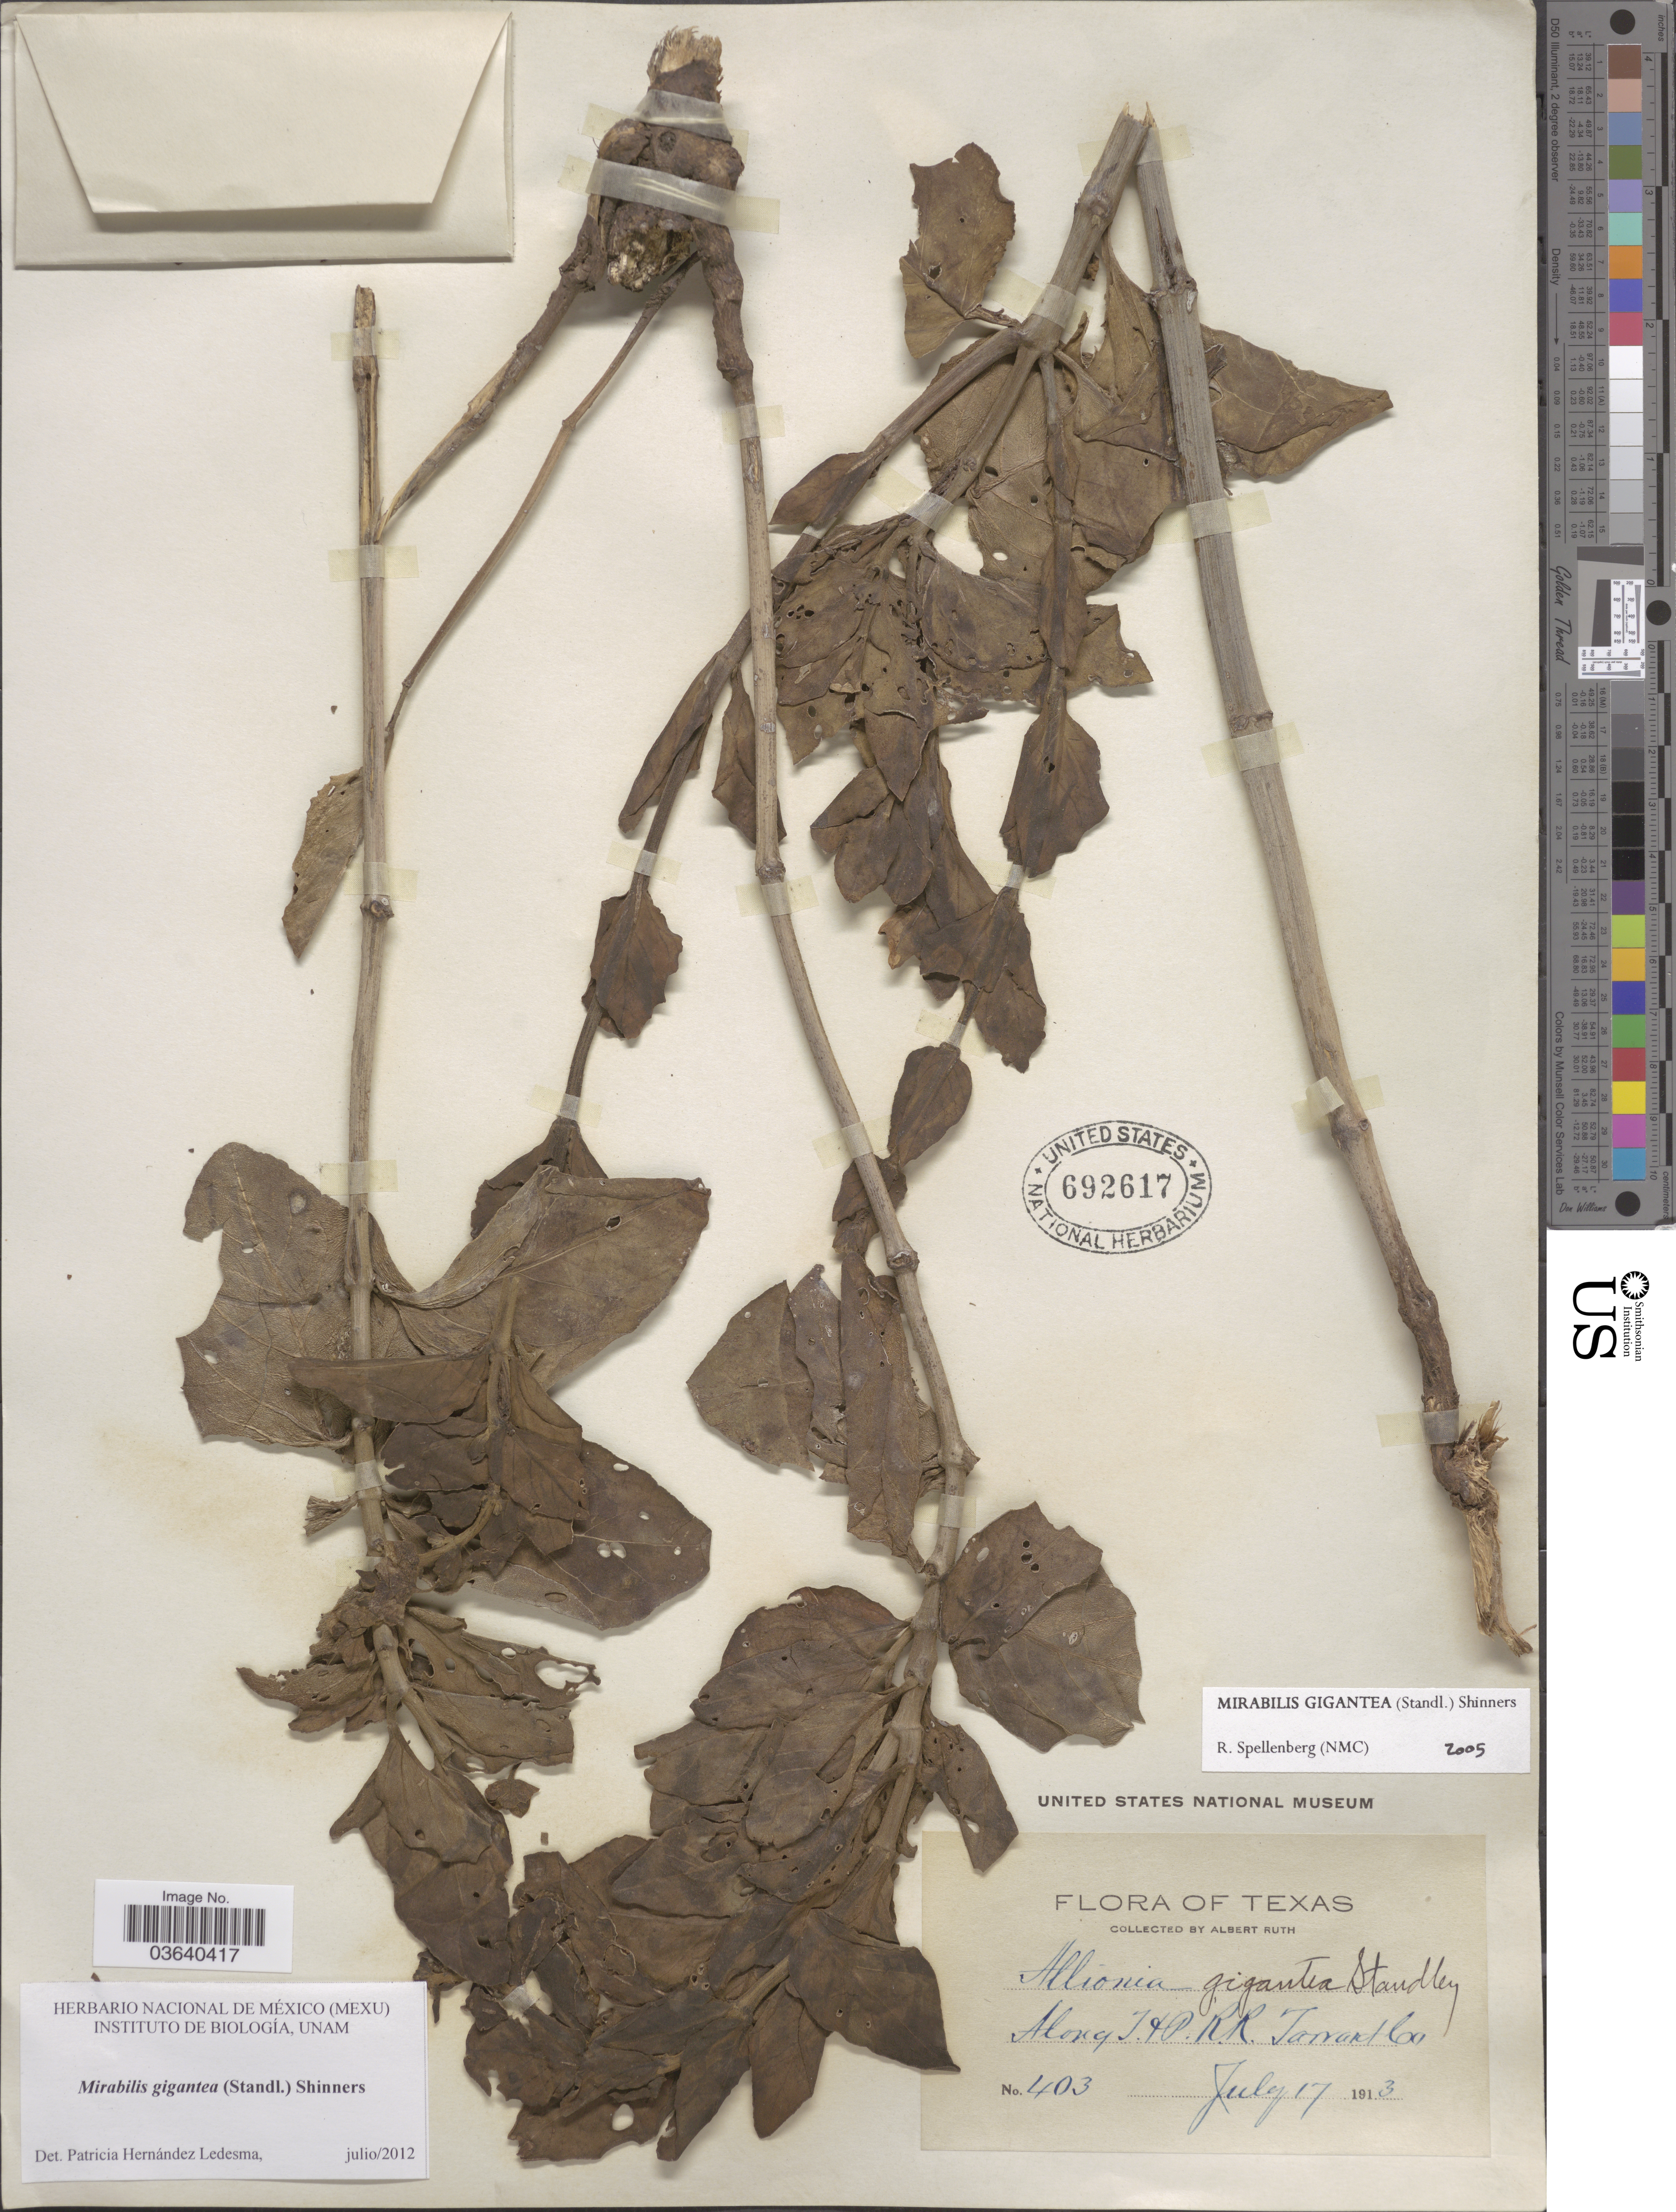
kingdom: Plantae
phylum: Tracheophyta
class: Magnoliopsida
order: Caryophyllales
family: Nyctaginaceae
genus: Mirabilis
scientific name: Mirabilis gigantea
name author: (Standl.) Shinners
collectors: A. Ruth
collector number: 403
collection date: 1913-07-17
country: United States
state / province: Texas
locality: Along T. + P. R.R. Tarrant Co.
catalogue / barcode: US 692617